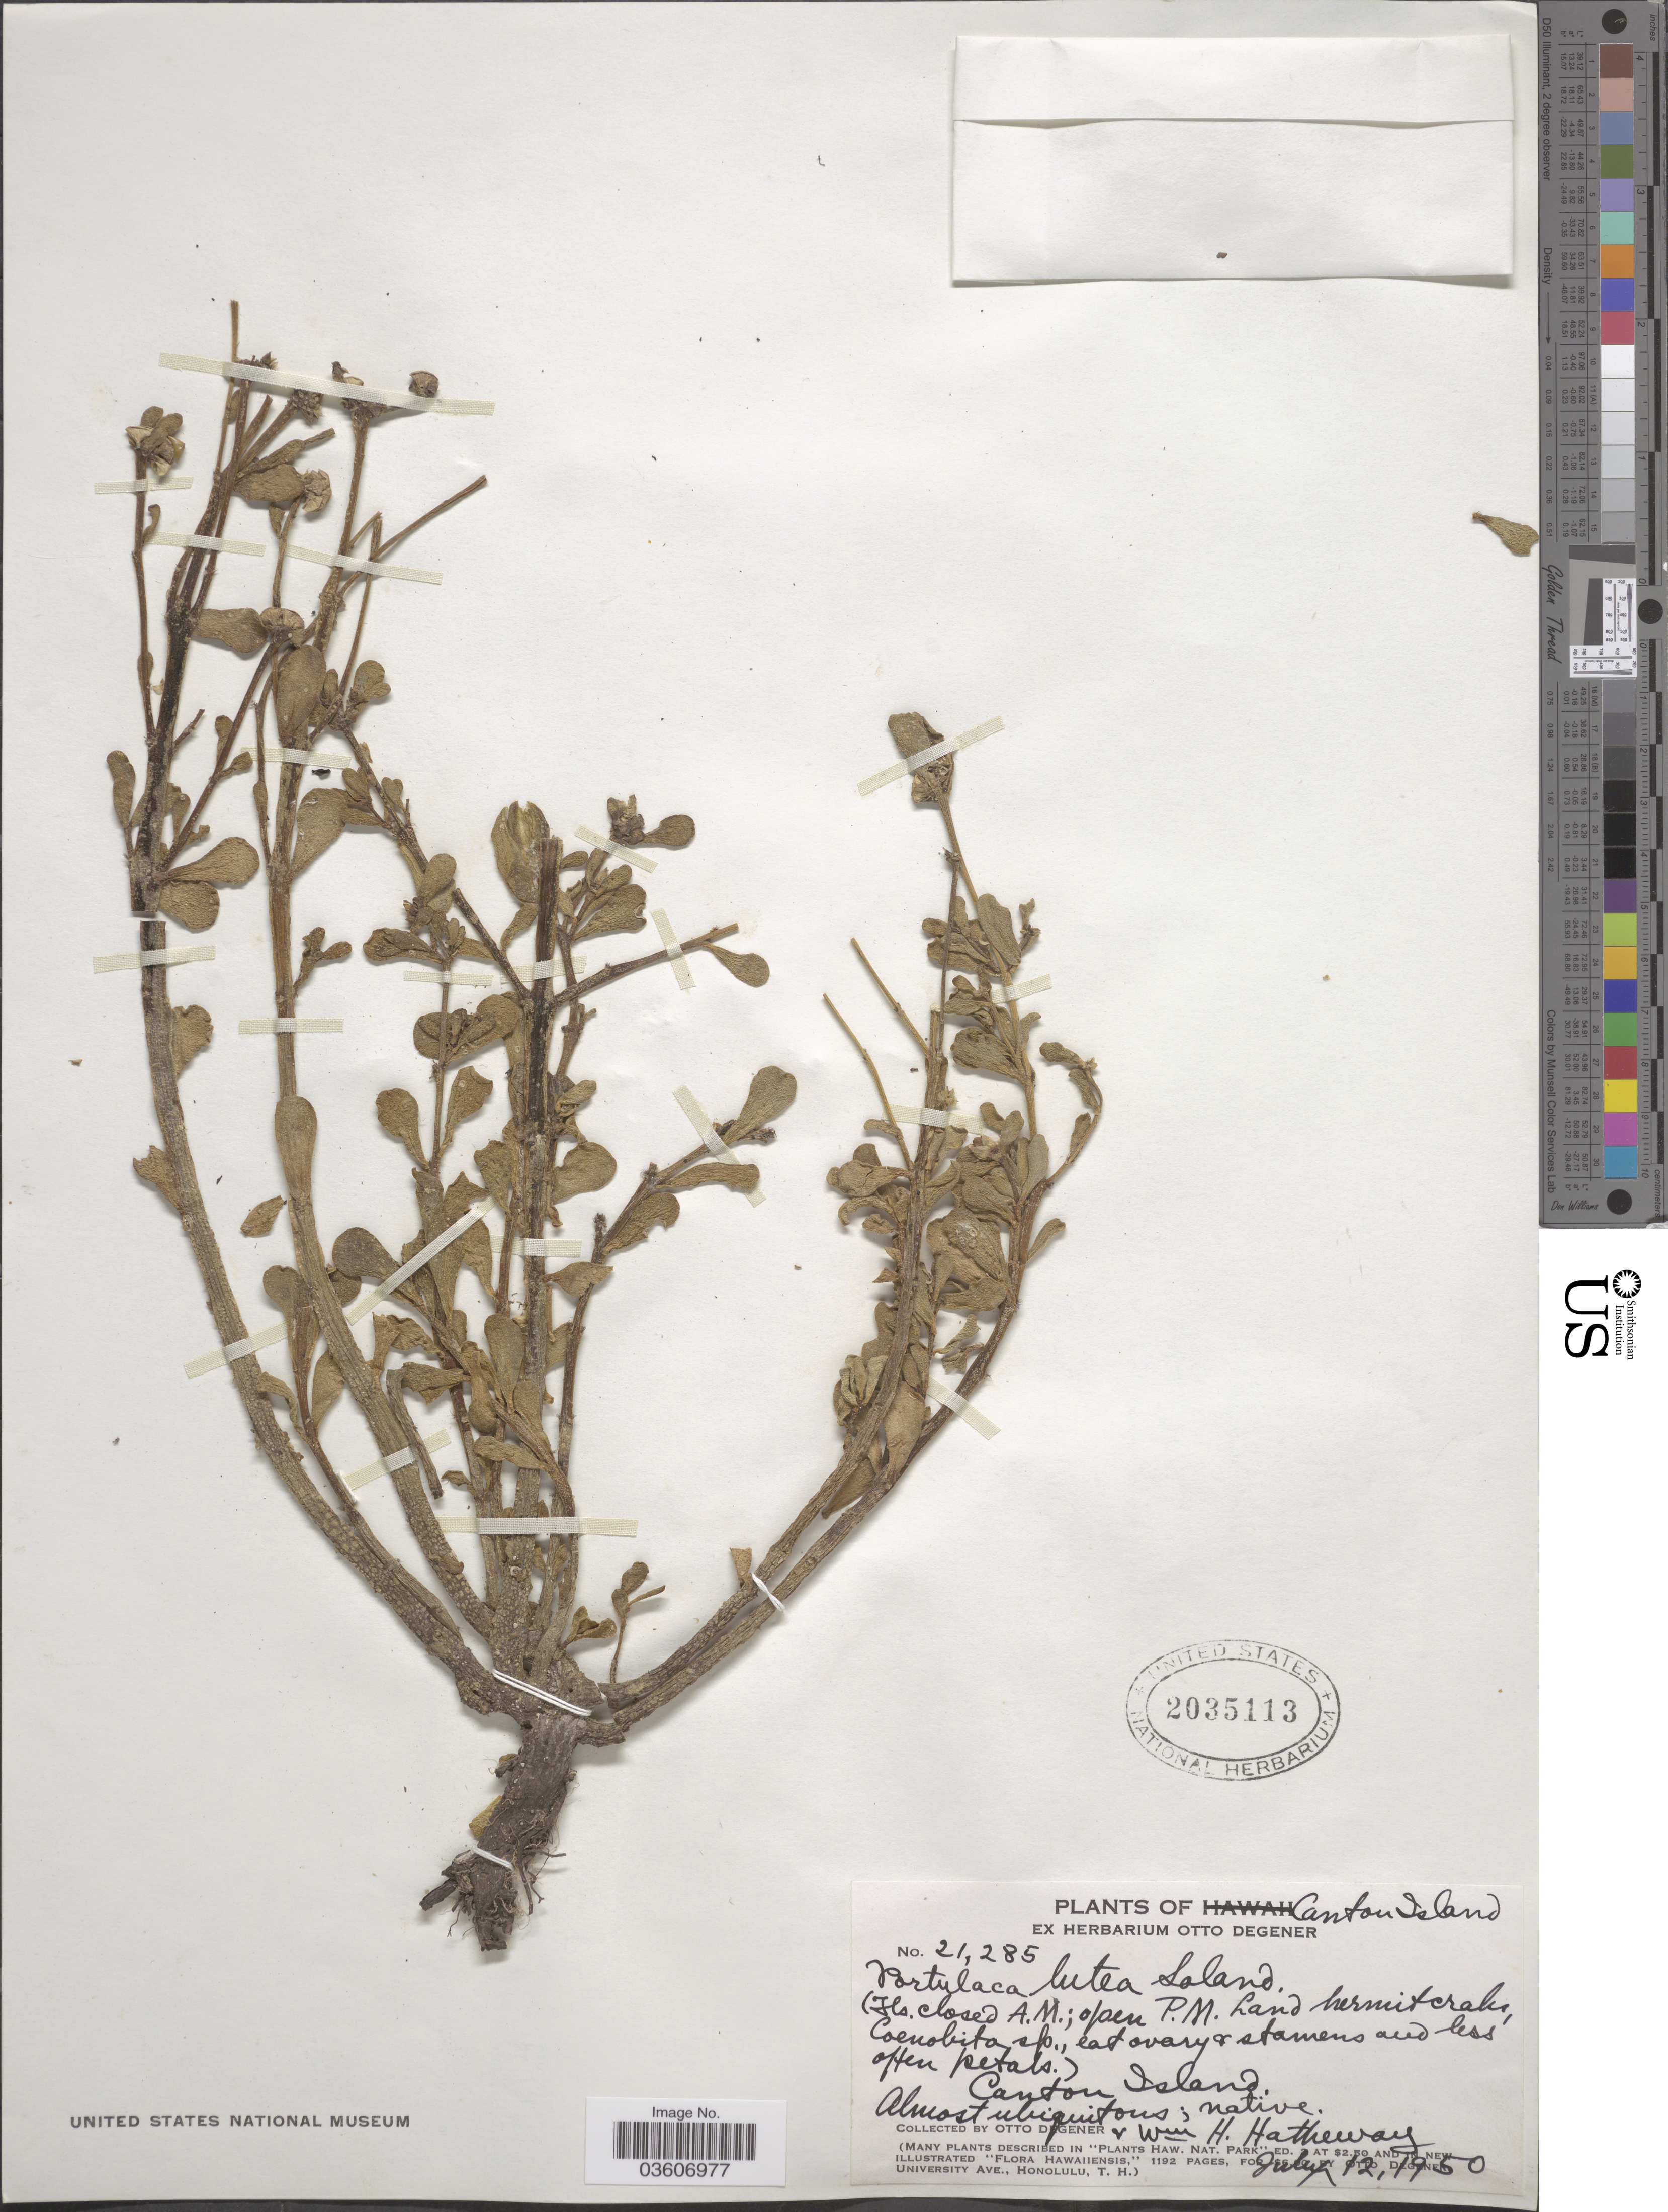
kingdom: Plantae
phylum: Tracheophyta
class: Magnoliopsida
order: Caryophyllales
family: Portulacaceae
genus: Portulaca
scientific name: Portulaca lutea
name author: Sol. ex G. Forst.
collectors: O. Degener & H. Hatheway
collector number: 21285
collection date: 1950-07-12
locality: Canton Island.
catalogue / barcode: US 2035113